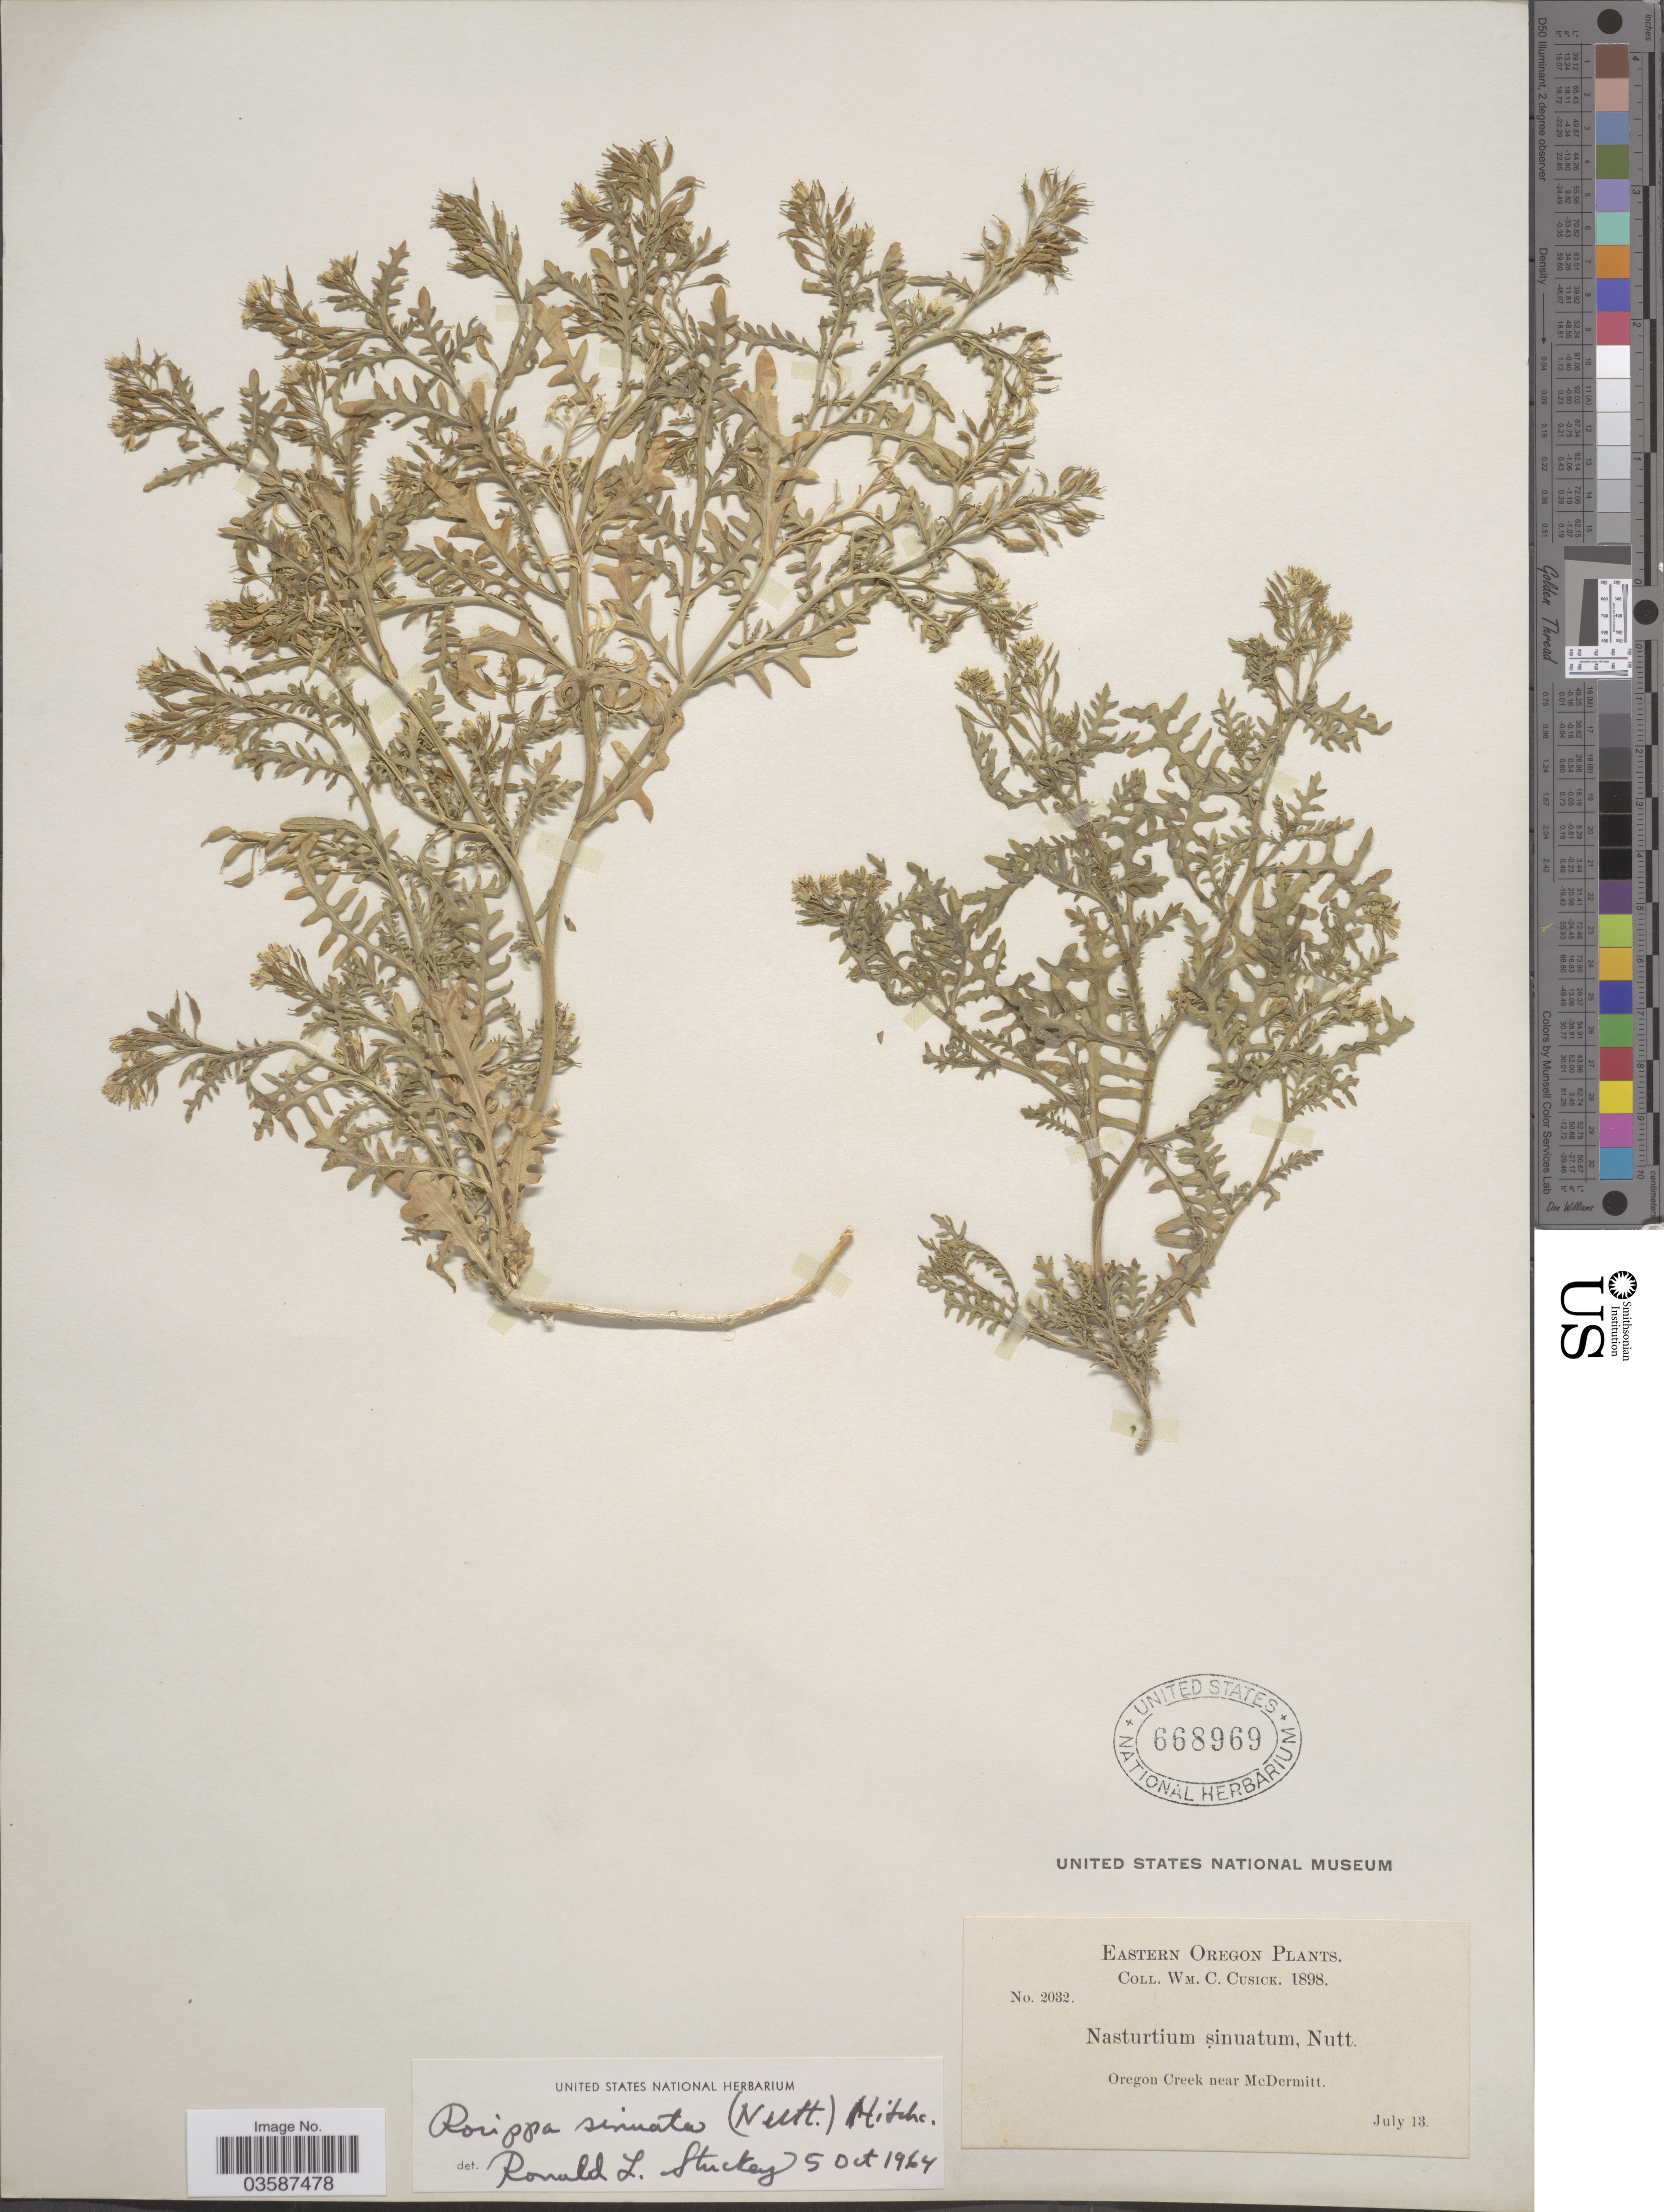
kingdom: Plantae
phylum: Tracheophyta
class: Magnoliopsida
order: Brassicales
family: Brassicaceae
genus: Rorippa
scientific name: Rorippa sinuata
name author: (Nutt.) Hitchc.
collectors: W. C. Cusick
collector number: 2032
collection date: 1898-07-13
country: United States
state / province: Oregon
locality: Eastern Oregon. Oregon Creek near McDermitt.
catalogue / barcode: US 668969